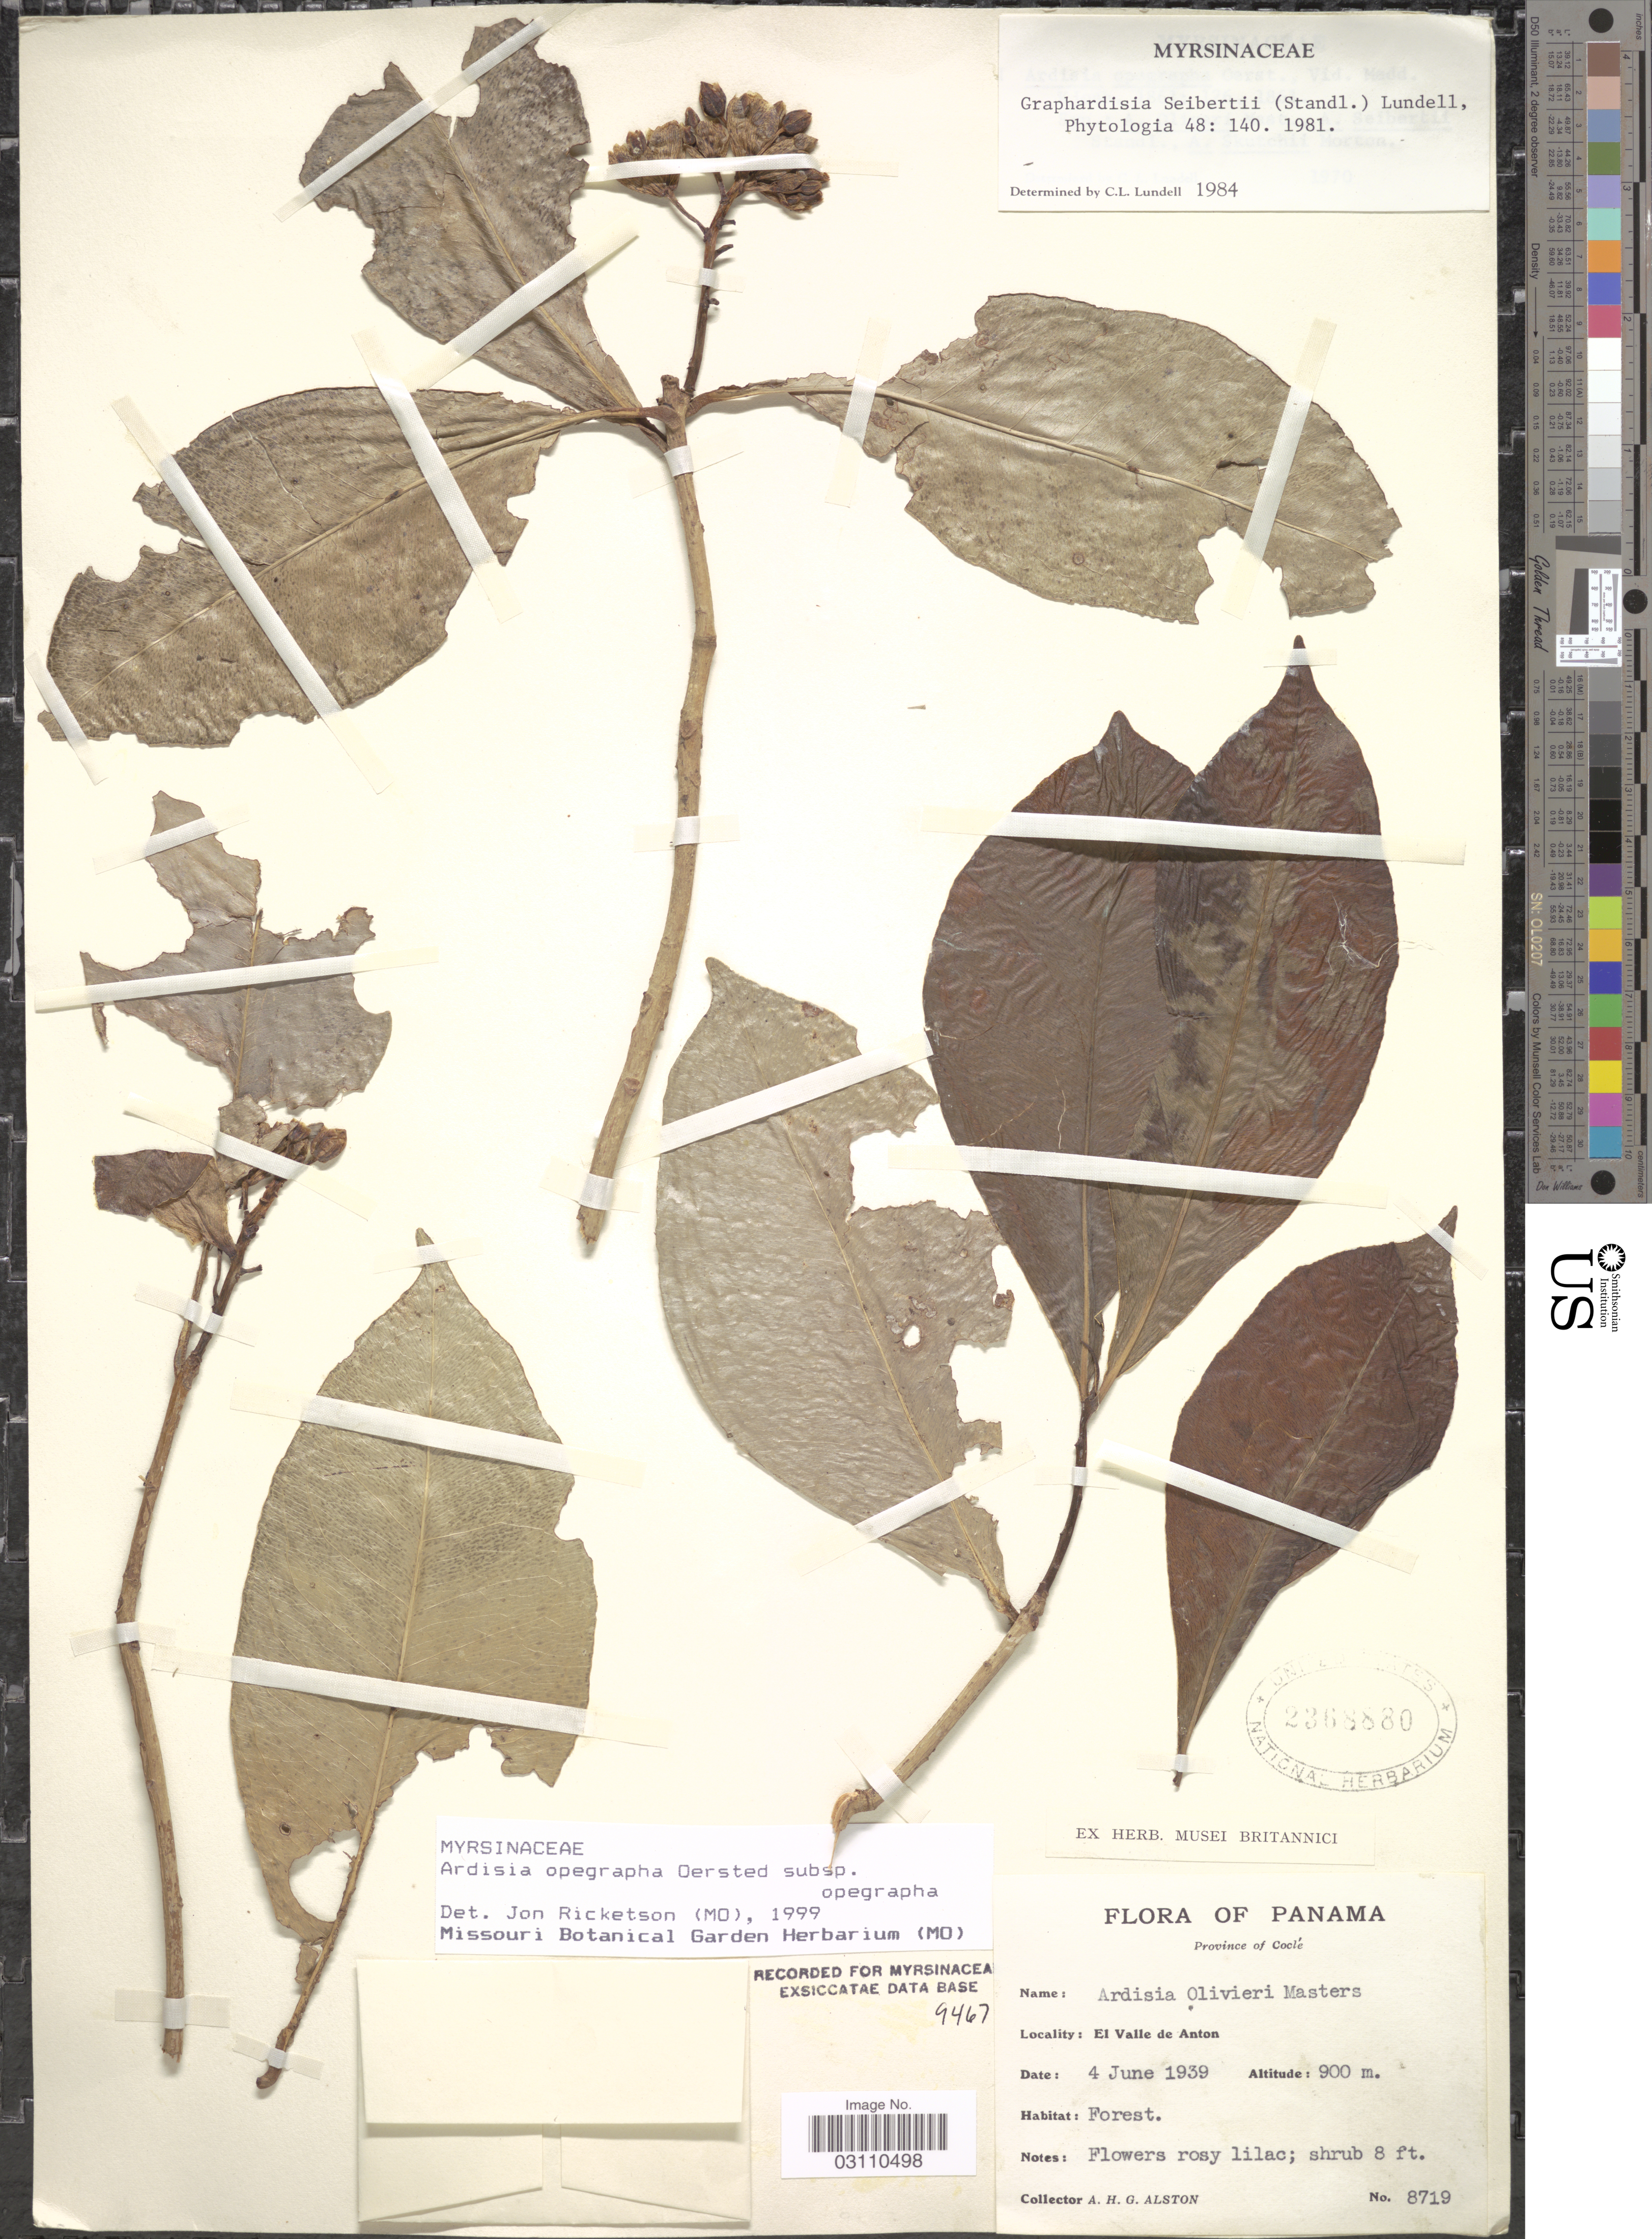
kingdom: Plantae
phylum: Tracheophyta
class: Magnoliopsida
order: Ericales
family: Primulaceae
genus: Ardisia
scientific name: Ardisia opegrapha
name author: Oerst.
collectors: A. H. Alston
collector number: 8719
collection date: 1939-06-04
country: Panama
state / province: Coclé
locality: El Valle de Anton.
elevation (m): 900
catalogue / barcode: US 2368880